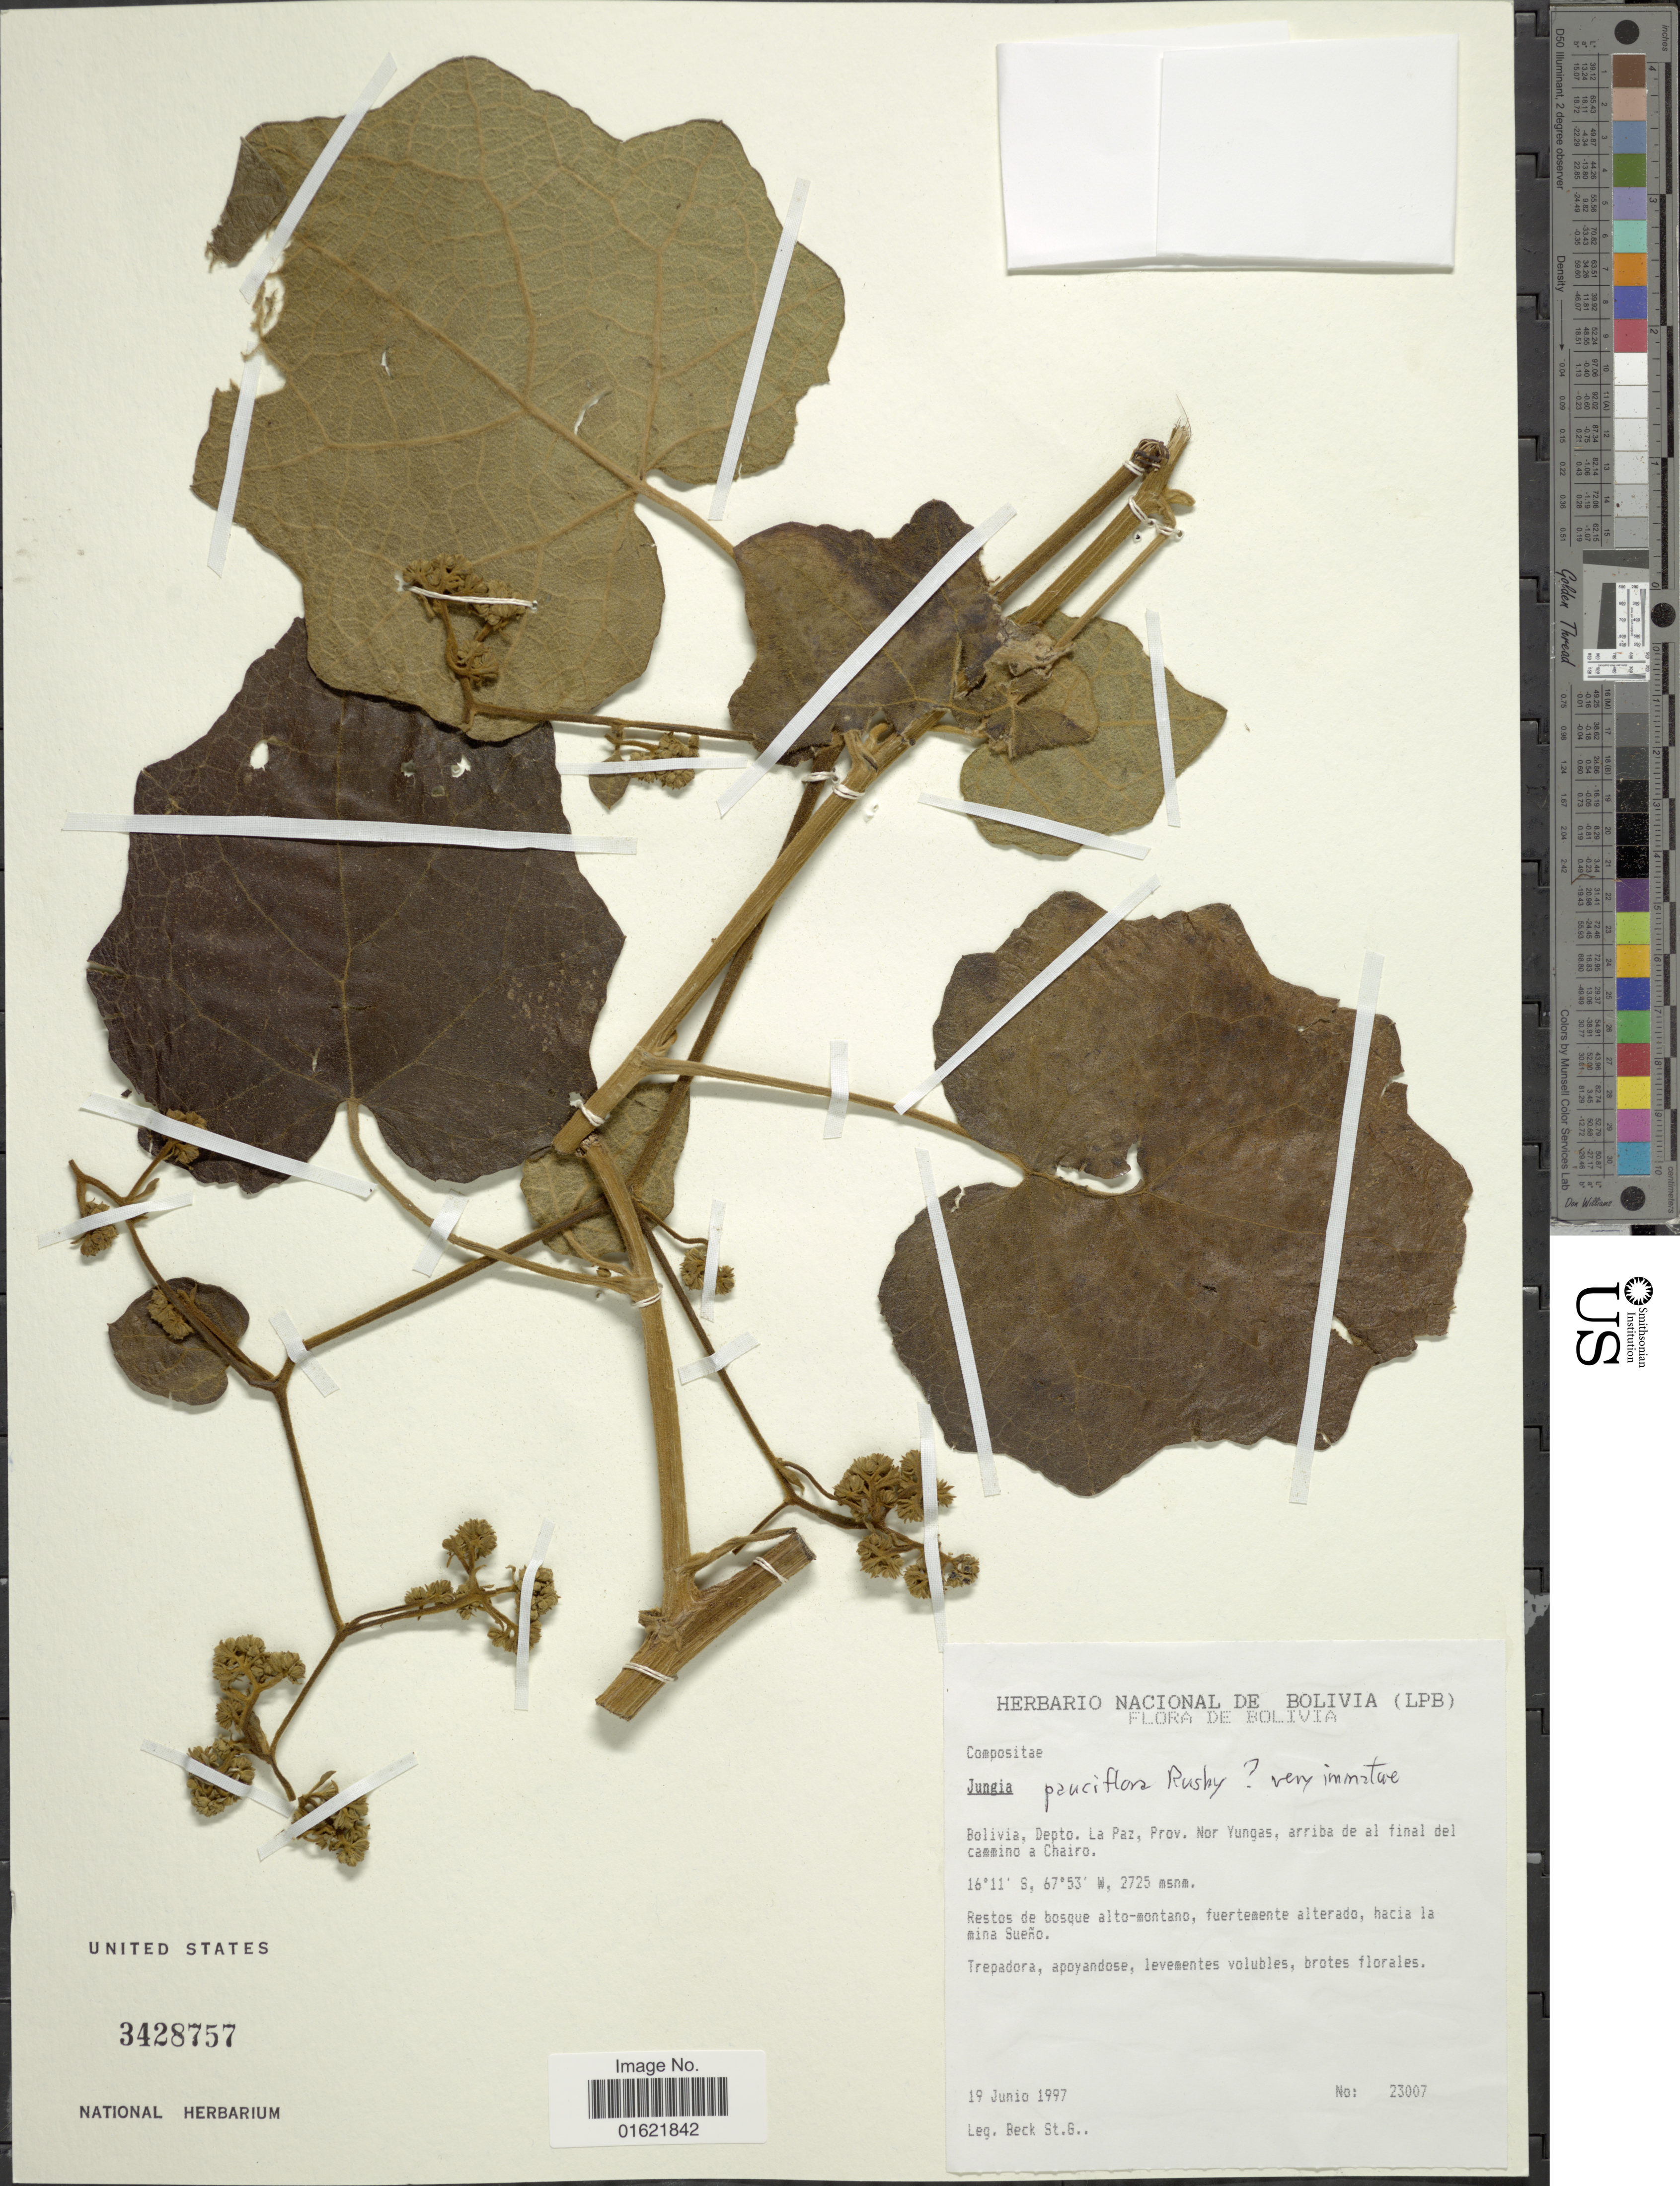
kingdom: Plantae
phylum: Tracheophyta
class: Magnoliopsida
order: Asterales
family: Asteraceae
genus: Jungia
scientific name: Jungia pauciflora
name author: Rusby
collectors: S. G. Beck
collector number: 23007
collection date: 1997-06-19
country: Bolivia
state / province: La Paz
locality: Dpeto. La Paz. Prov. Nor Yungas, arriba de al final del camino a Chairo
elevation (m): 2725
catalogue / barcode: US 3428757